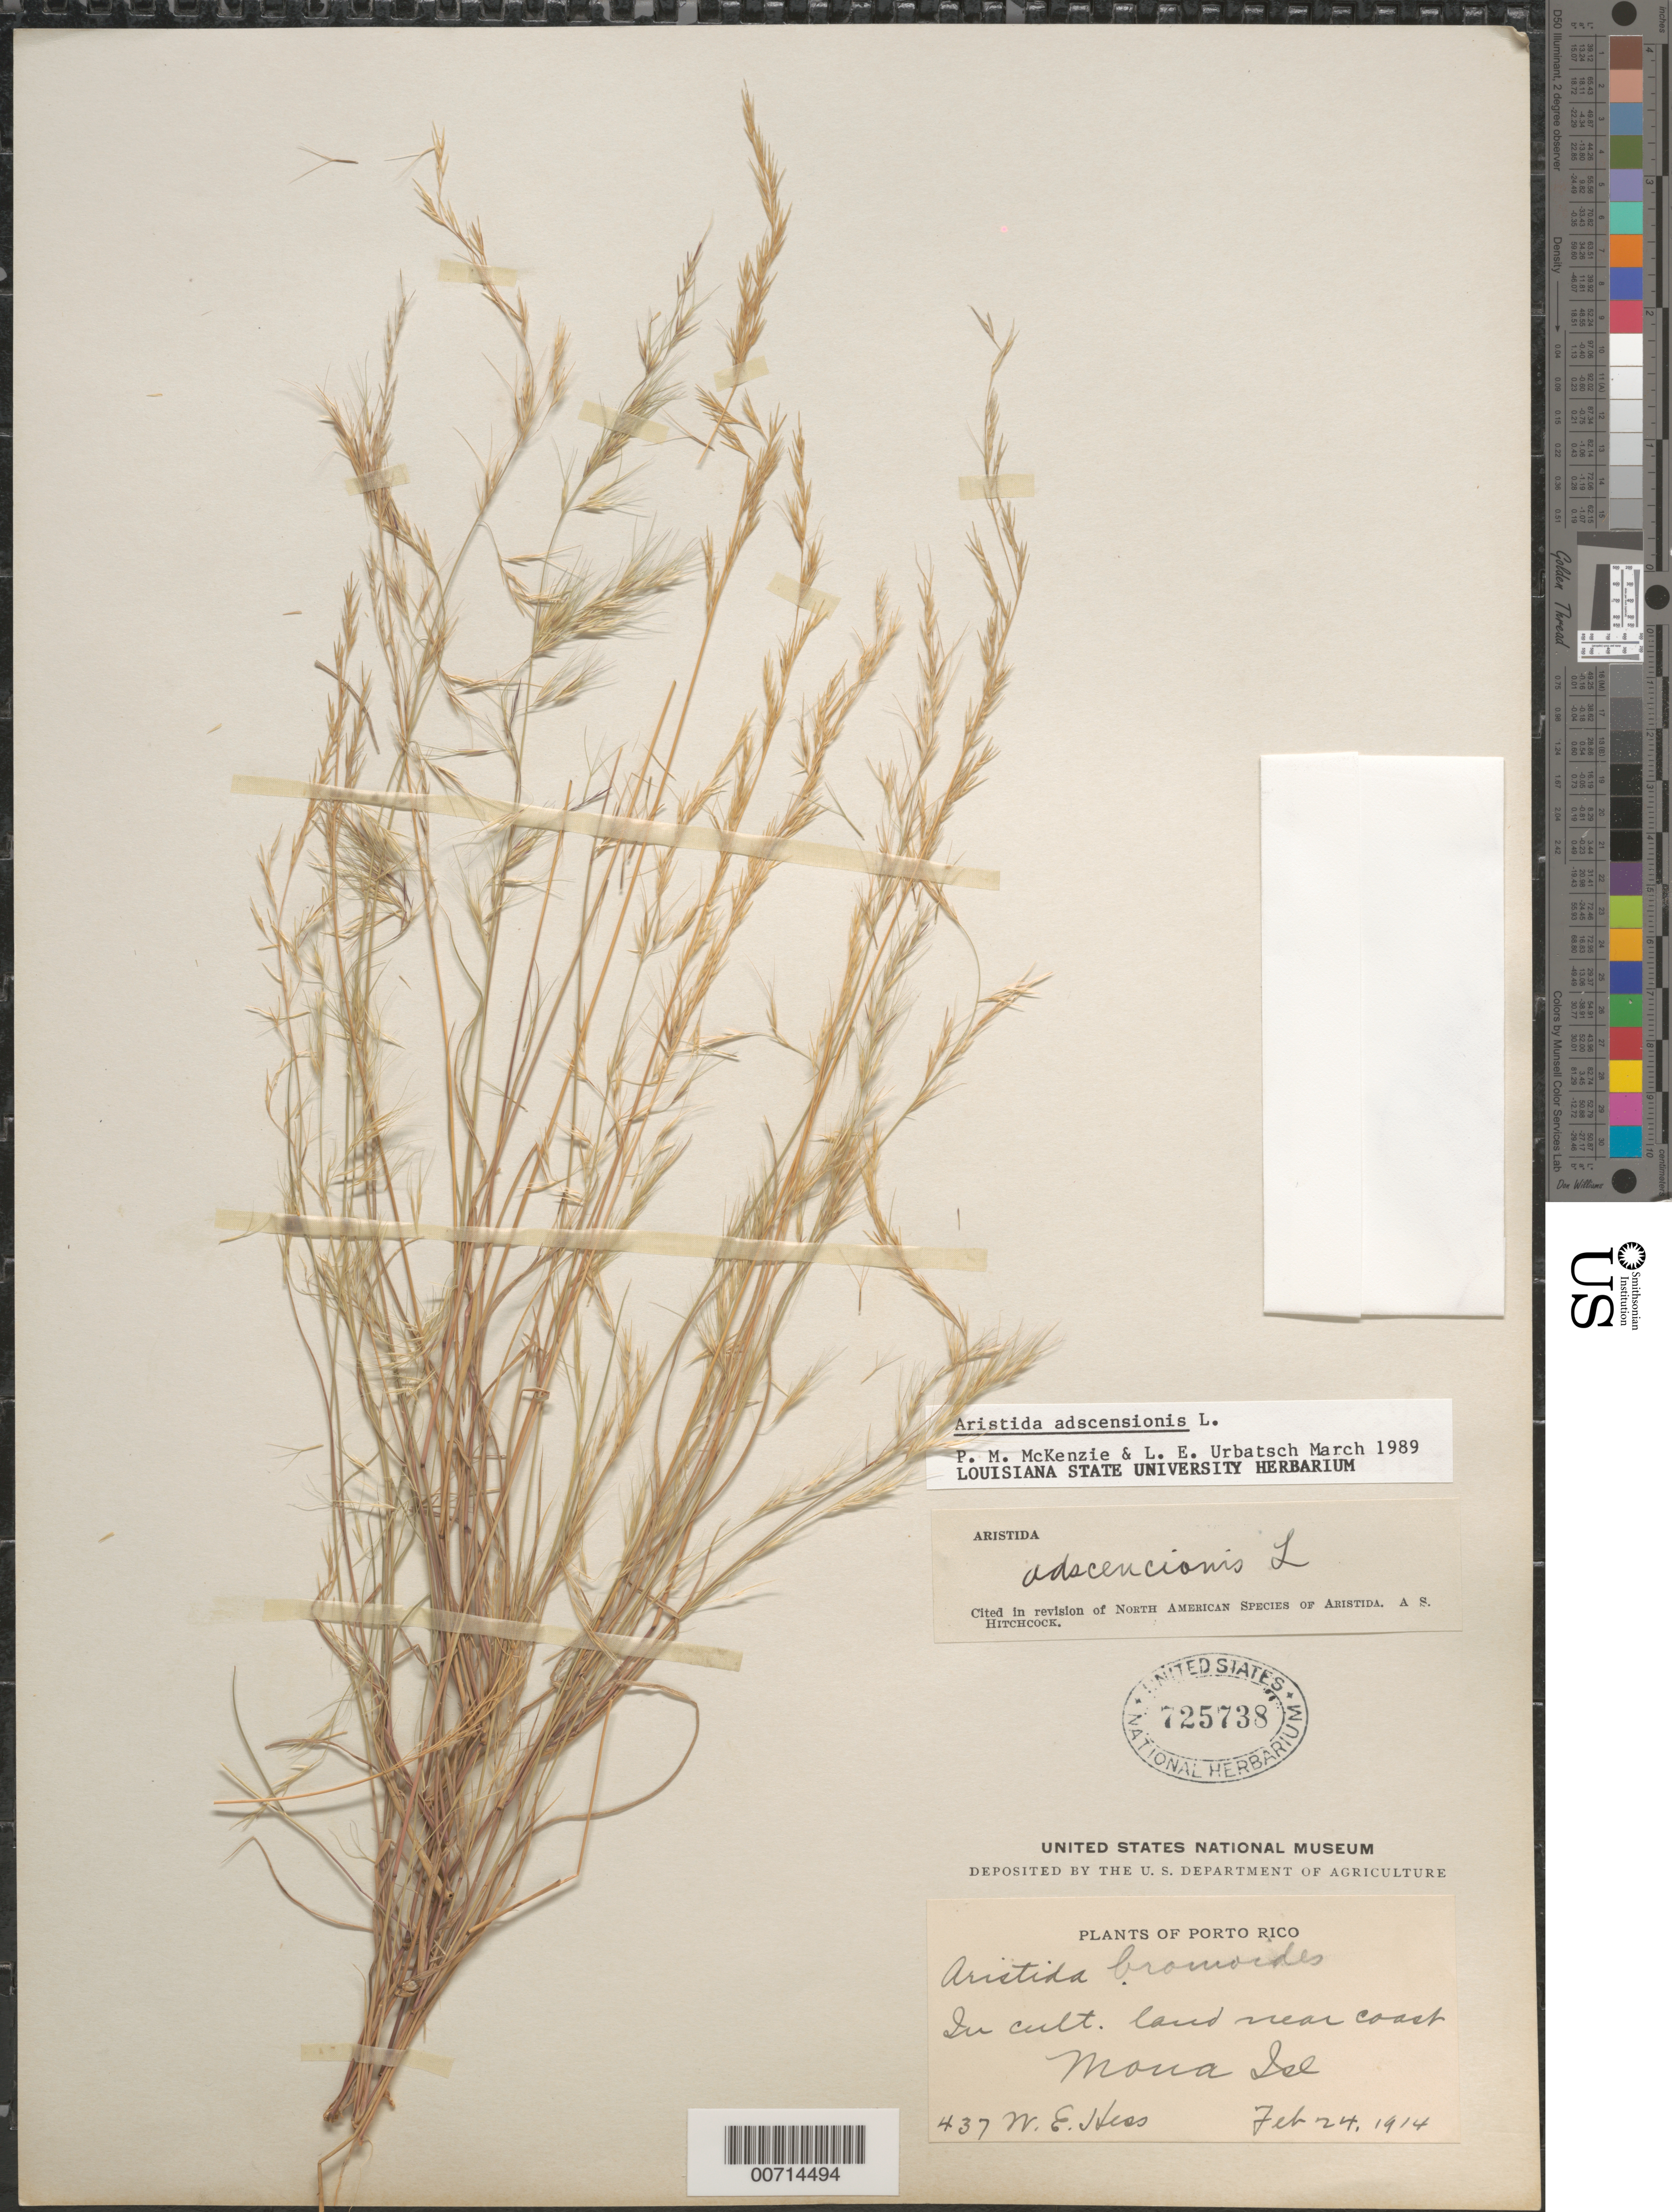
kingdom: Plantae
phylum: Tracheophyta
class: Liliopsida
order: Poales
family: Poaceae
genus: Aristida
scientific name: Aristida adscensionis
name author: L.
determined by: McKenzie, P. M.; Urbatsch, Lowell E.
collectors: W. Hess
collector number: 437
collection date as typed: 24 Feb 1914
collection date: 1914-02-24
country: Puerto Rico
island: Mona I.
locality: In cultivated land near coast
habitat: Cultivated land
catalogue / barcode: US 725738